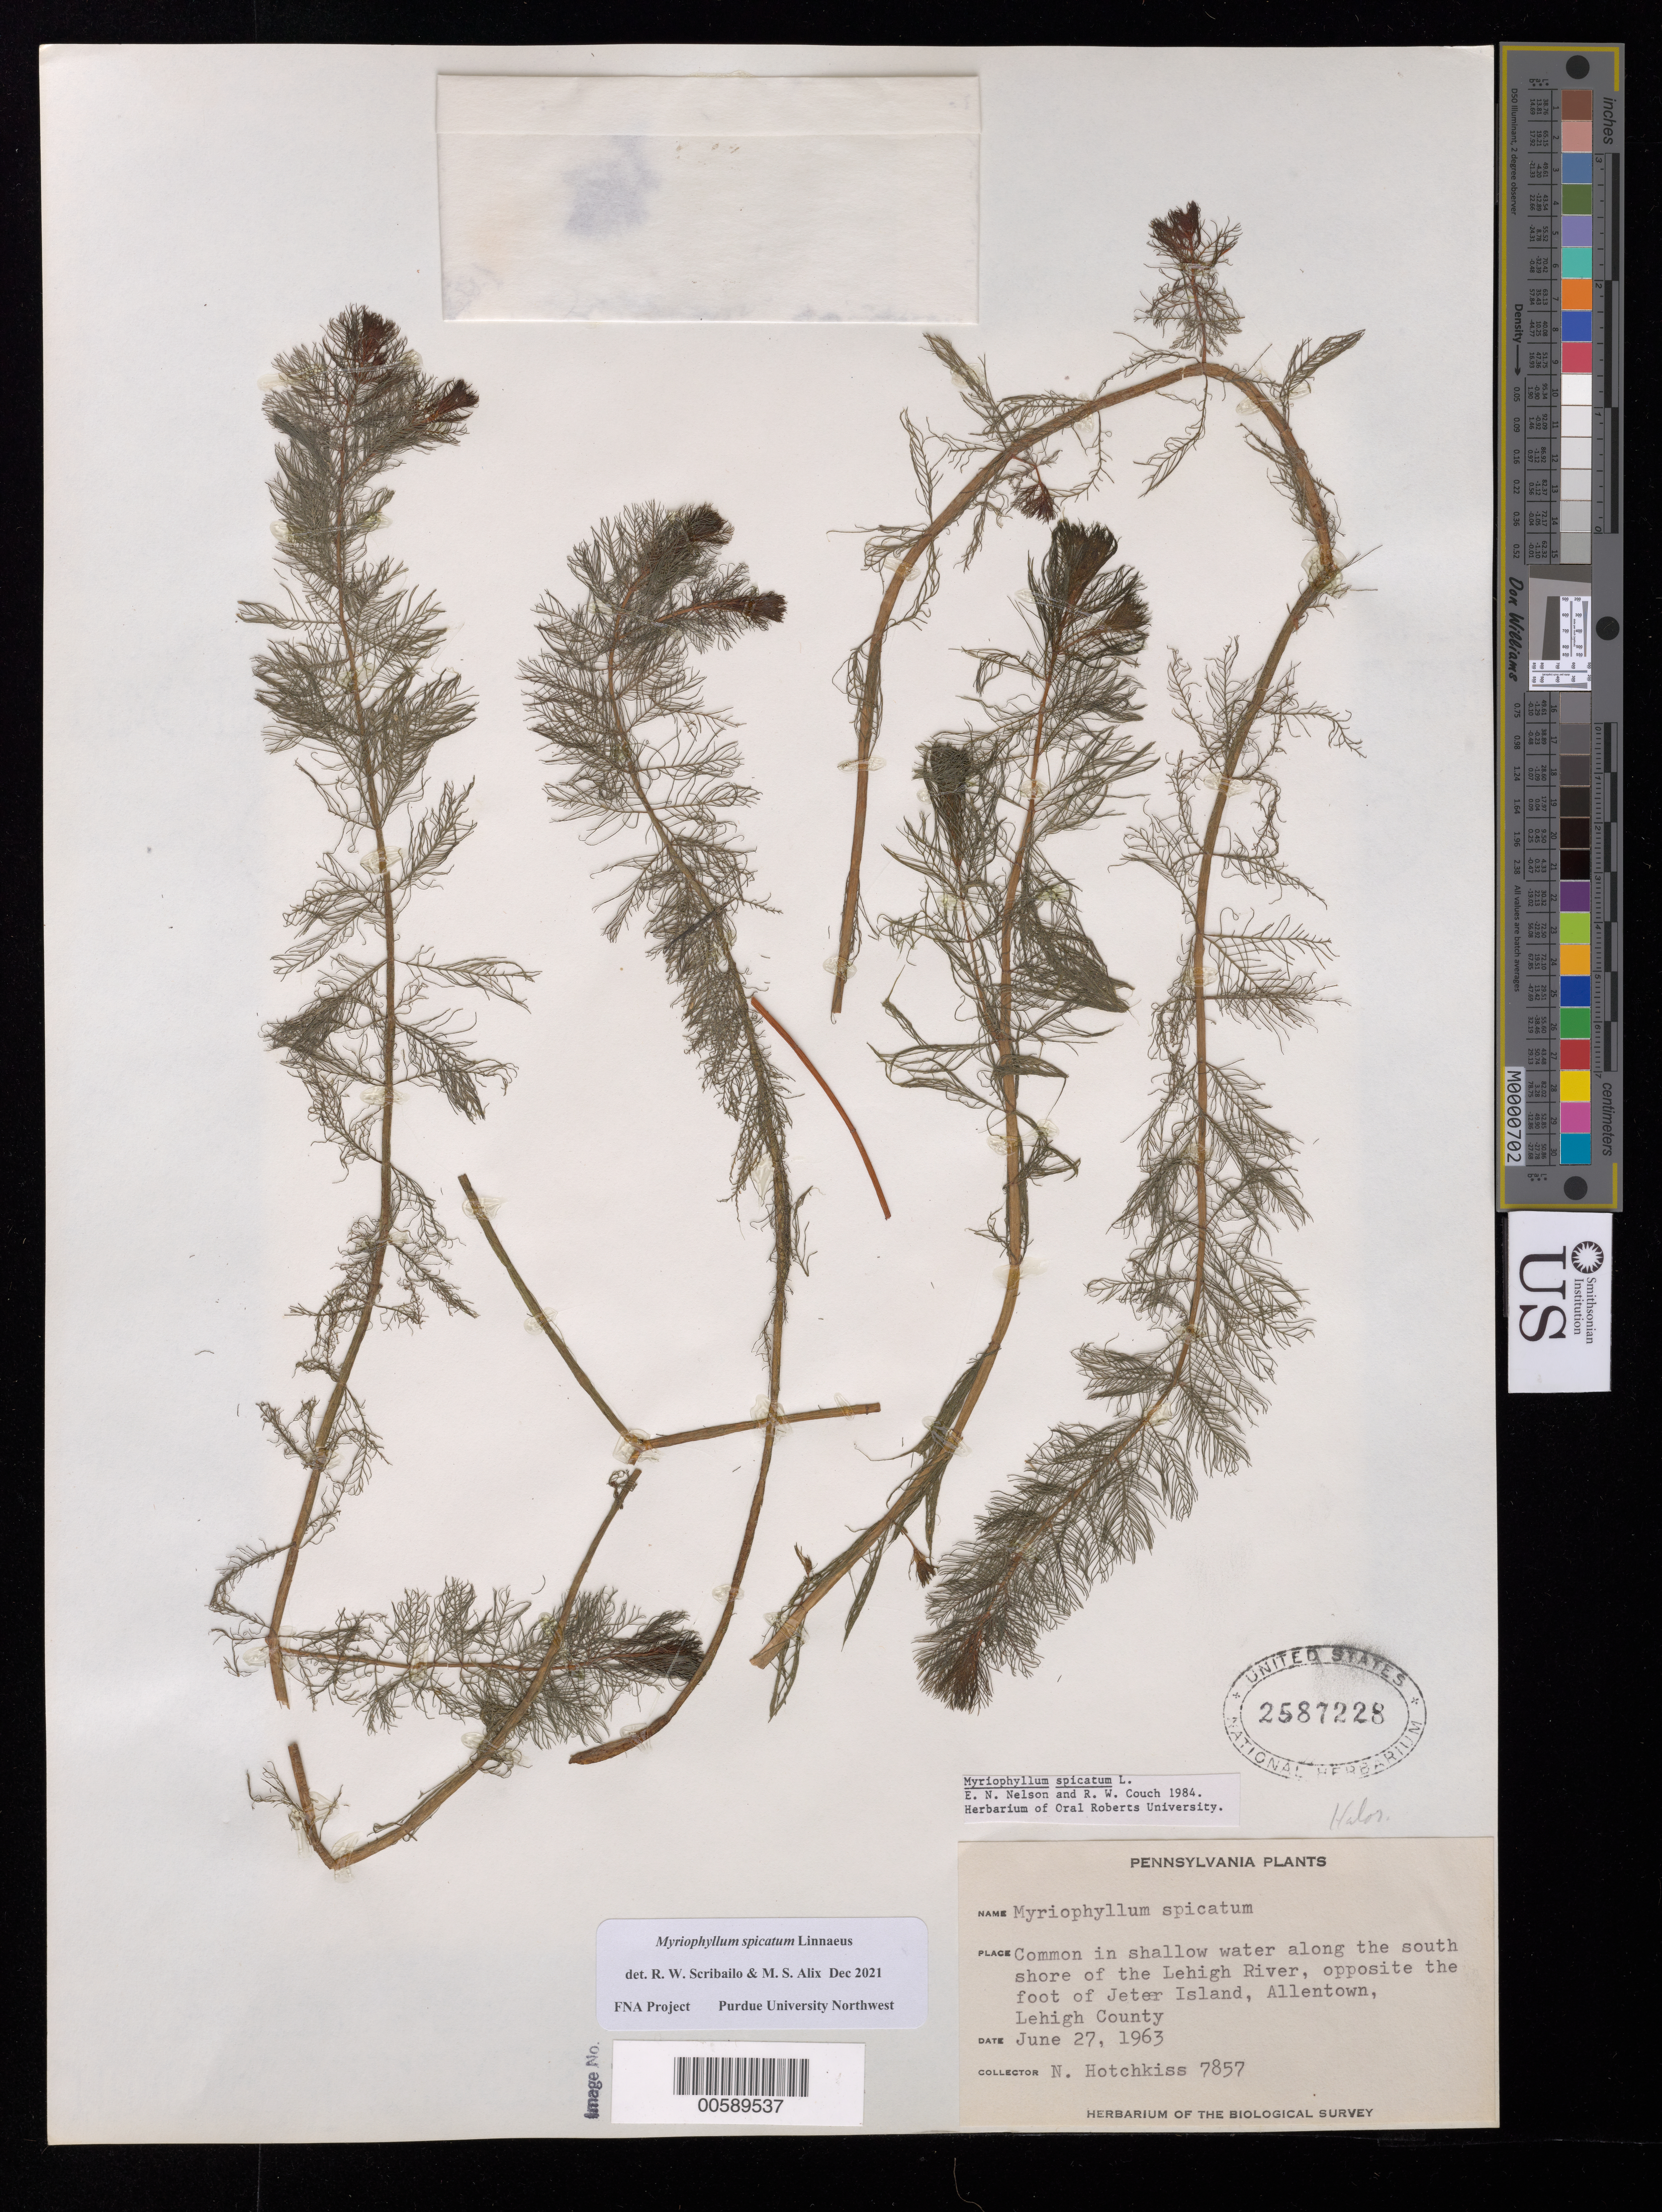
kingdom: Plantae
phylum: Tracheophyta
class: Magnoliopsida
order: Saxifragales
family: Haloragaceae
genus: Myriophyllum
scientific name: Myriophyllum spicatum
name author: L.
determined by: Scribailo, R. W.; Alix, M. S.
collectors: N. Hotchkiss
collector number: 7857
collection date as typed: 27 Jun 1963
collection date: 1963-06-27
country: United States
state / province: Pennsylvania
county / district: Lehigh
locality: Lehigh River opposite Jeter Island, Allentown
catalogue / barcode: US 2587228